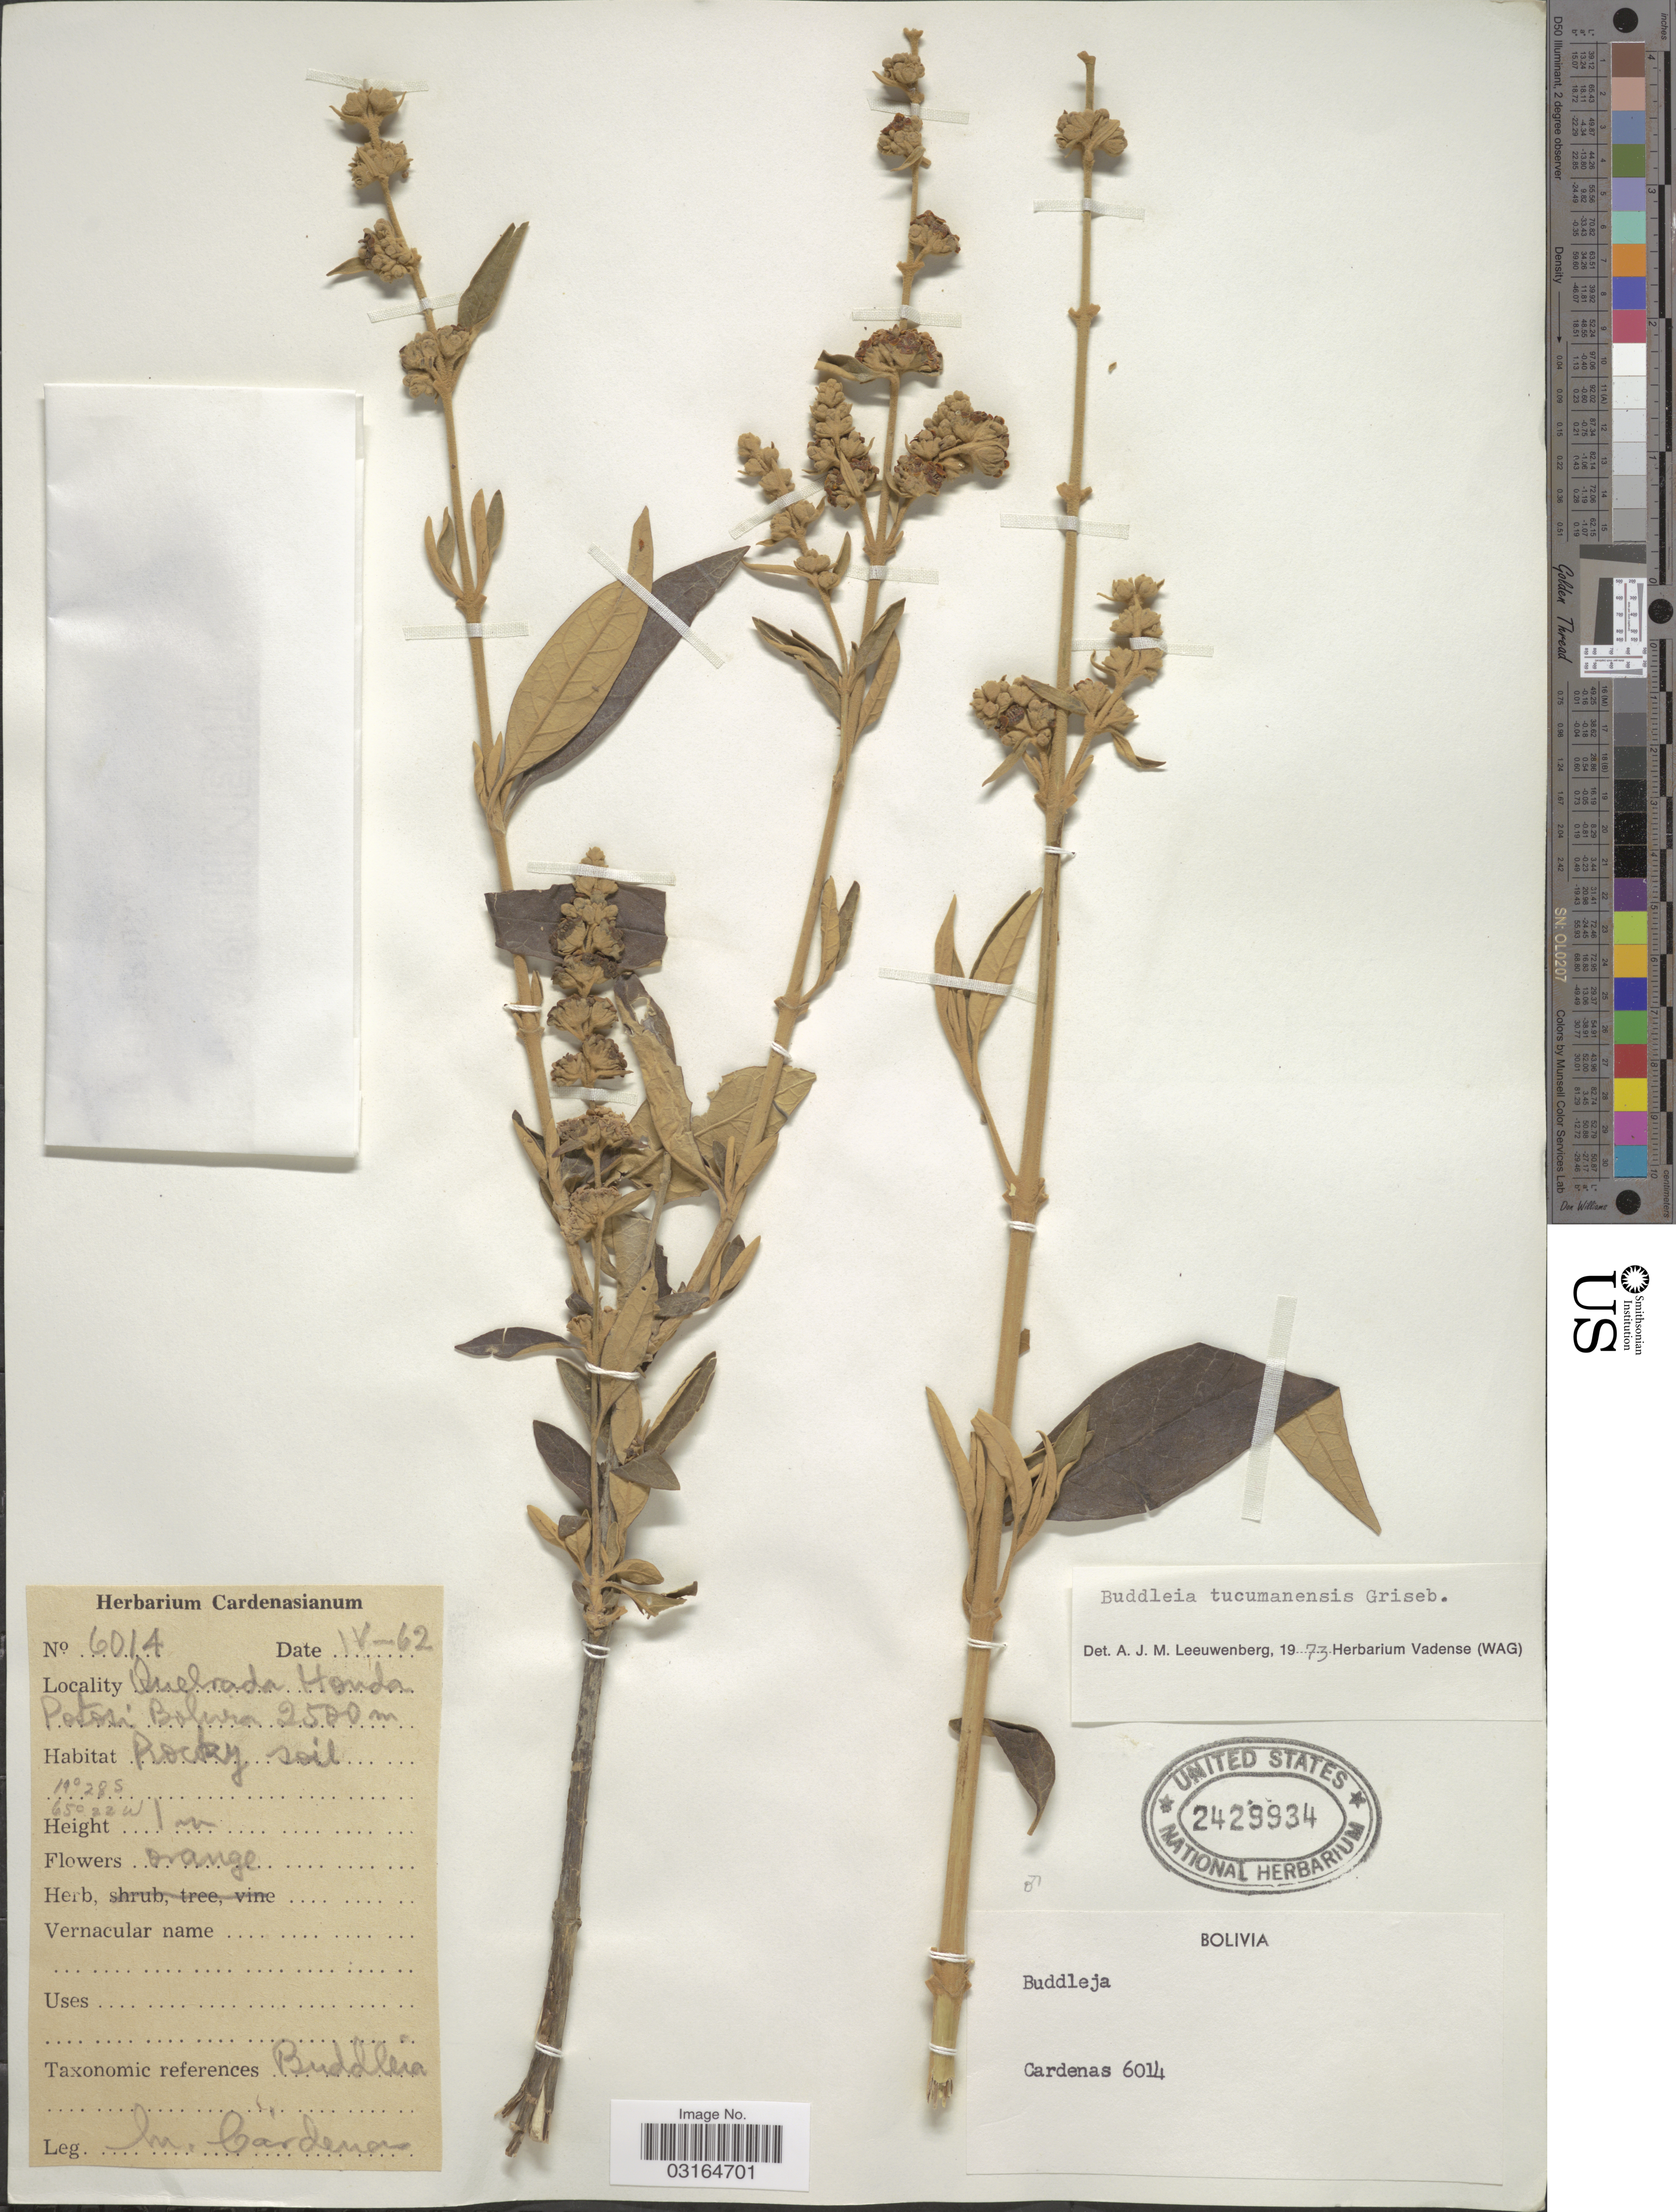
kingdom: Plantae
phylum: Tracheophyta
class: Magnoliopsida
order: Lamiales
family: Scrophulariaceae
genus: Buddleja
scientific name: Buddleja tucumanensis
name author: Griseb.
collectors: M. Cárdenas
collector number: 6014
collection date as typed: Transcribed d/m/y: /4/62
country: Bolivia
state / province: Potosi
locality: Quebrada Honda Potosi.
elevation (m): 2500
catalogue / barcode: US 2429934